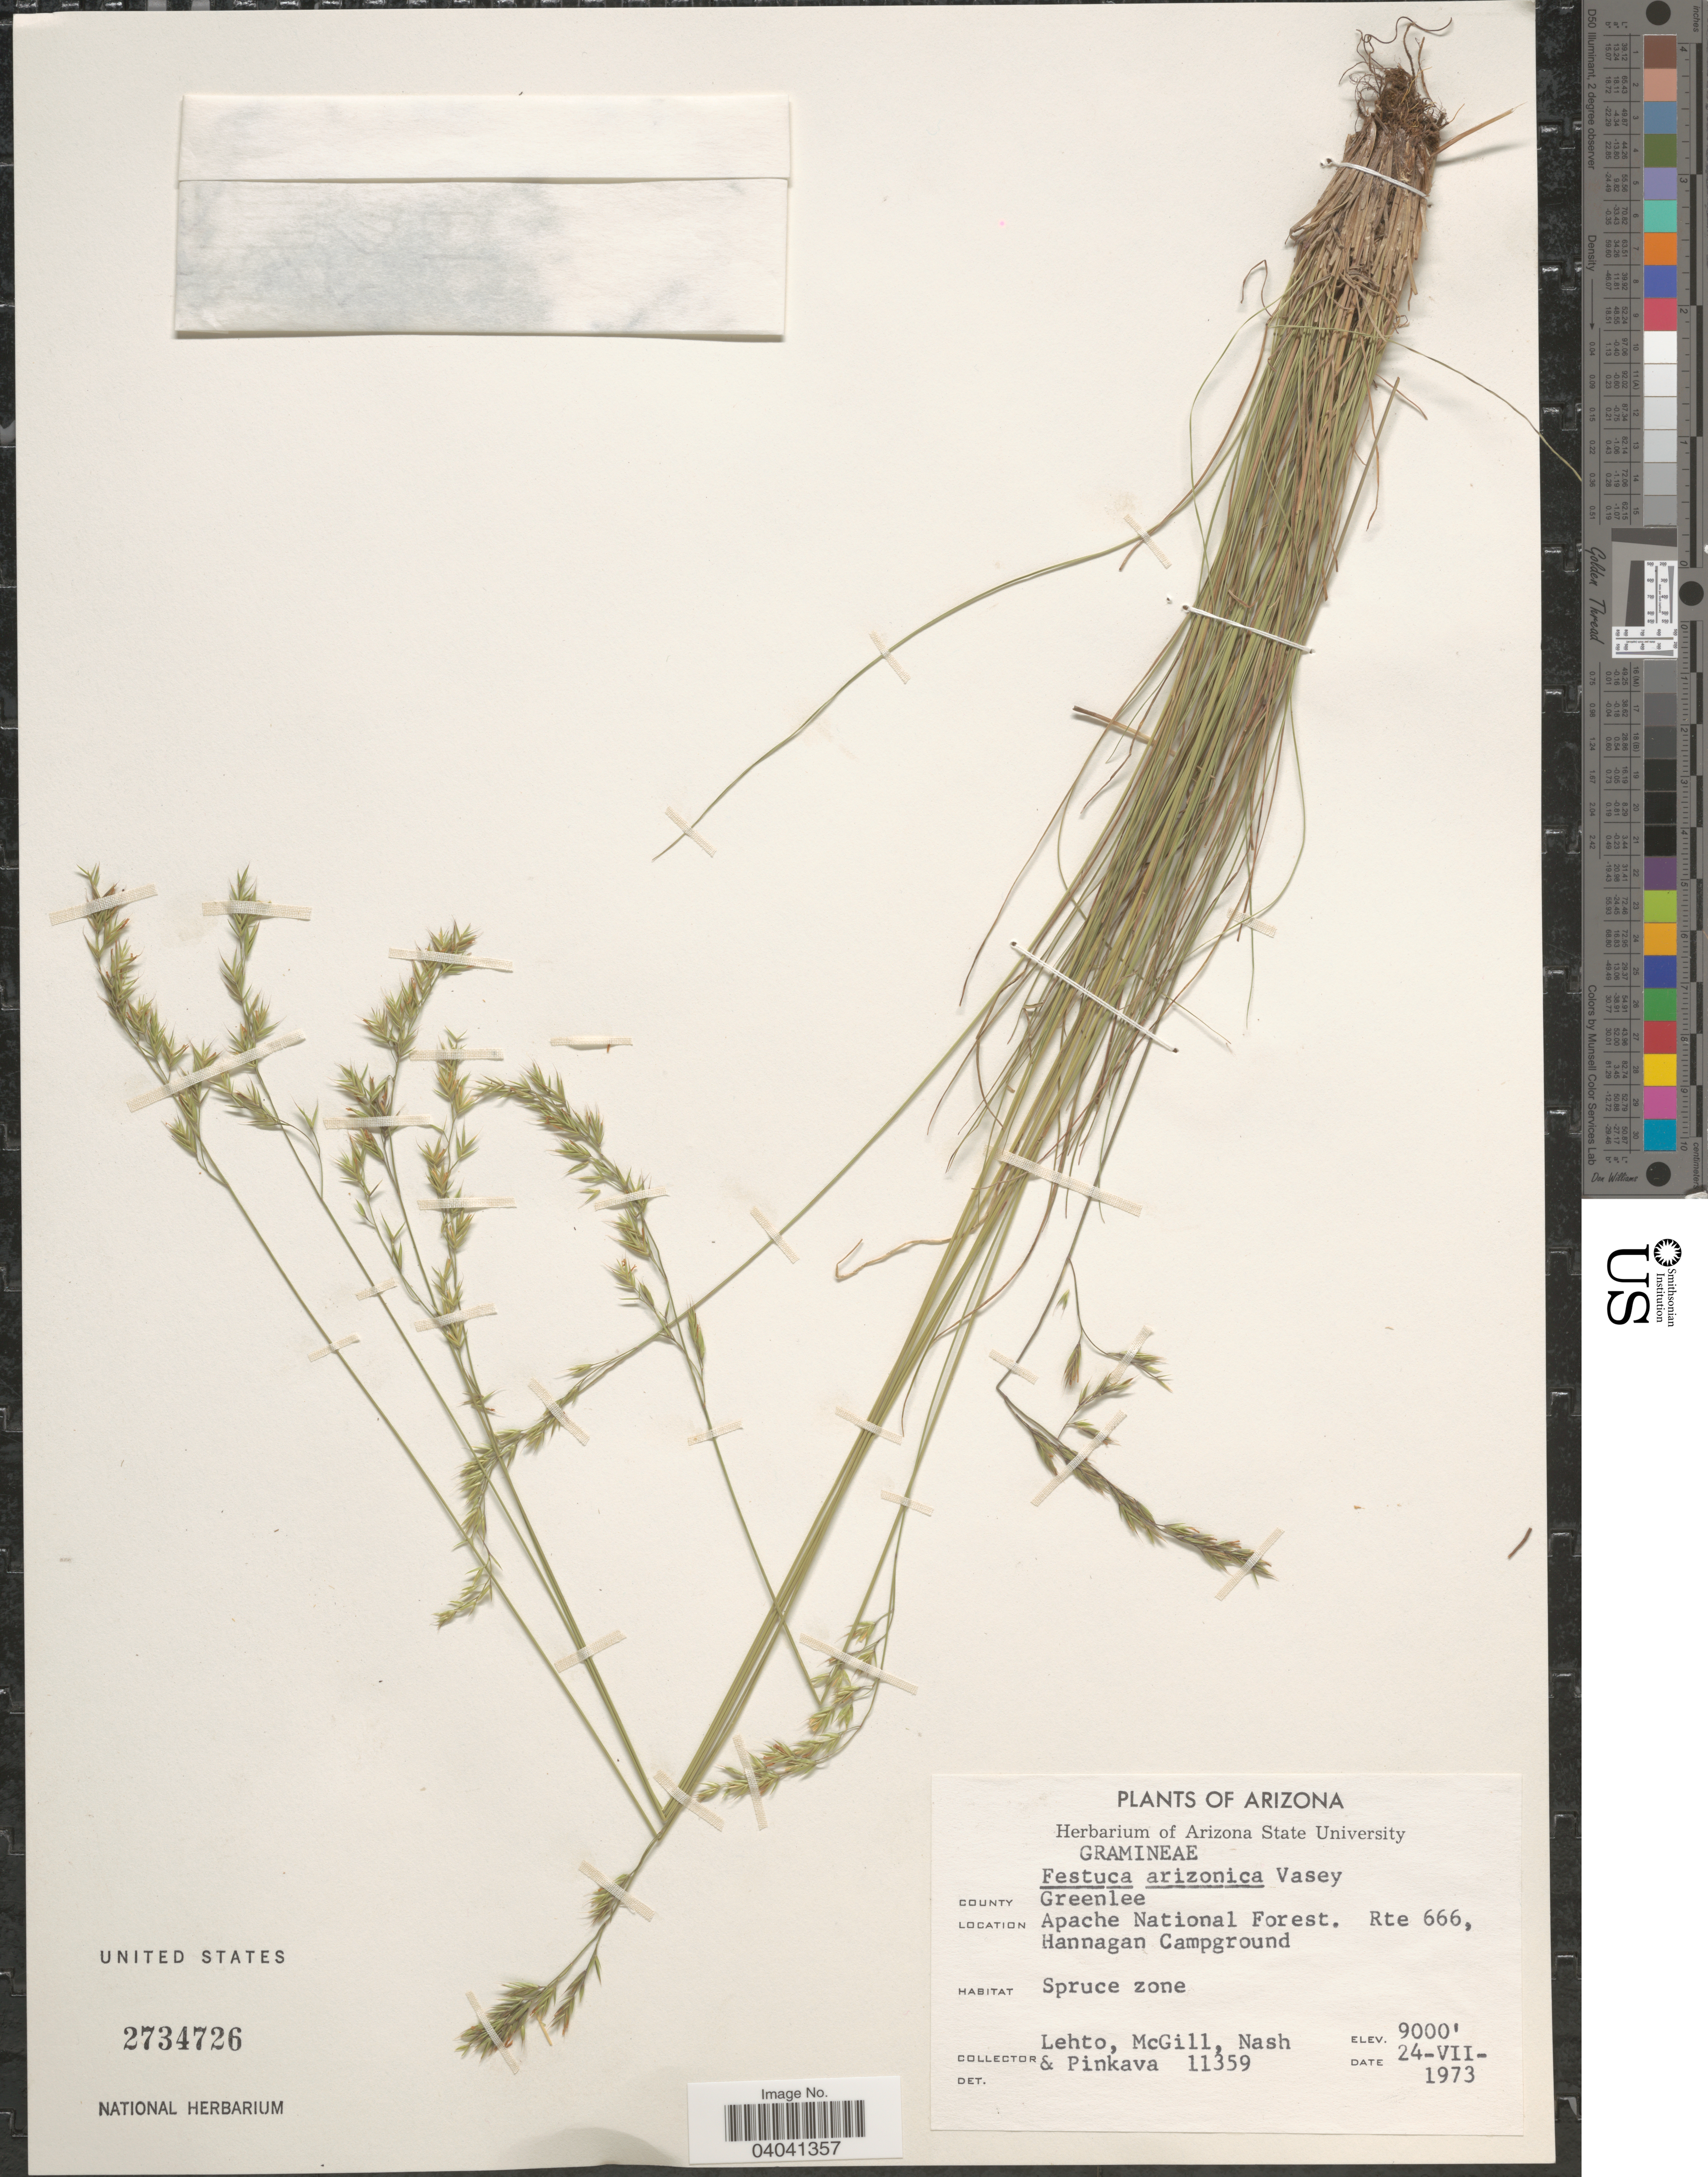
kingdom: Plantae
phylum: Tracheophyta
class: Liliopsida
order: Poales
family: Poaceae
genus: Festuca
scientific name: Festuca arizonica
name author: Vasey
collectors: -. Lehto, -. McGill, -- Nash & -. Pinkava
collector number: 11359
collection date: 1973-07-24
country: United States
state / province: Arizona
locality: County Greenlee. Apache National Forest. Rte 666, Hannagan Campground.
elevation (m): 2743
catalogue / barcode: US 2734726